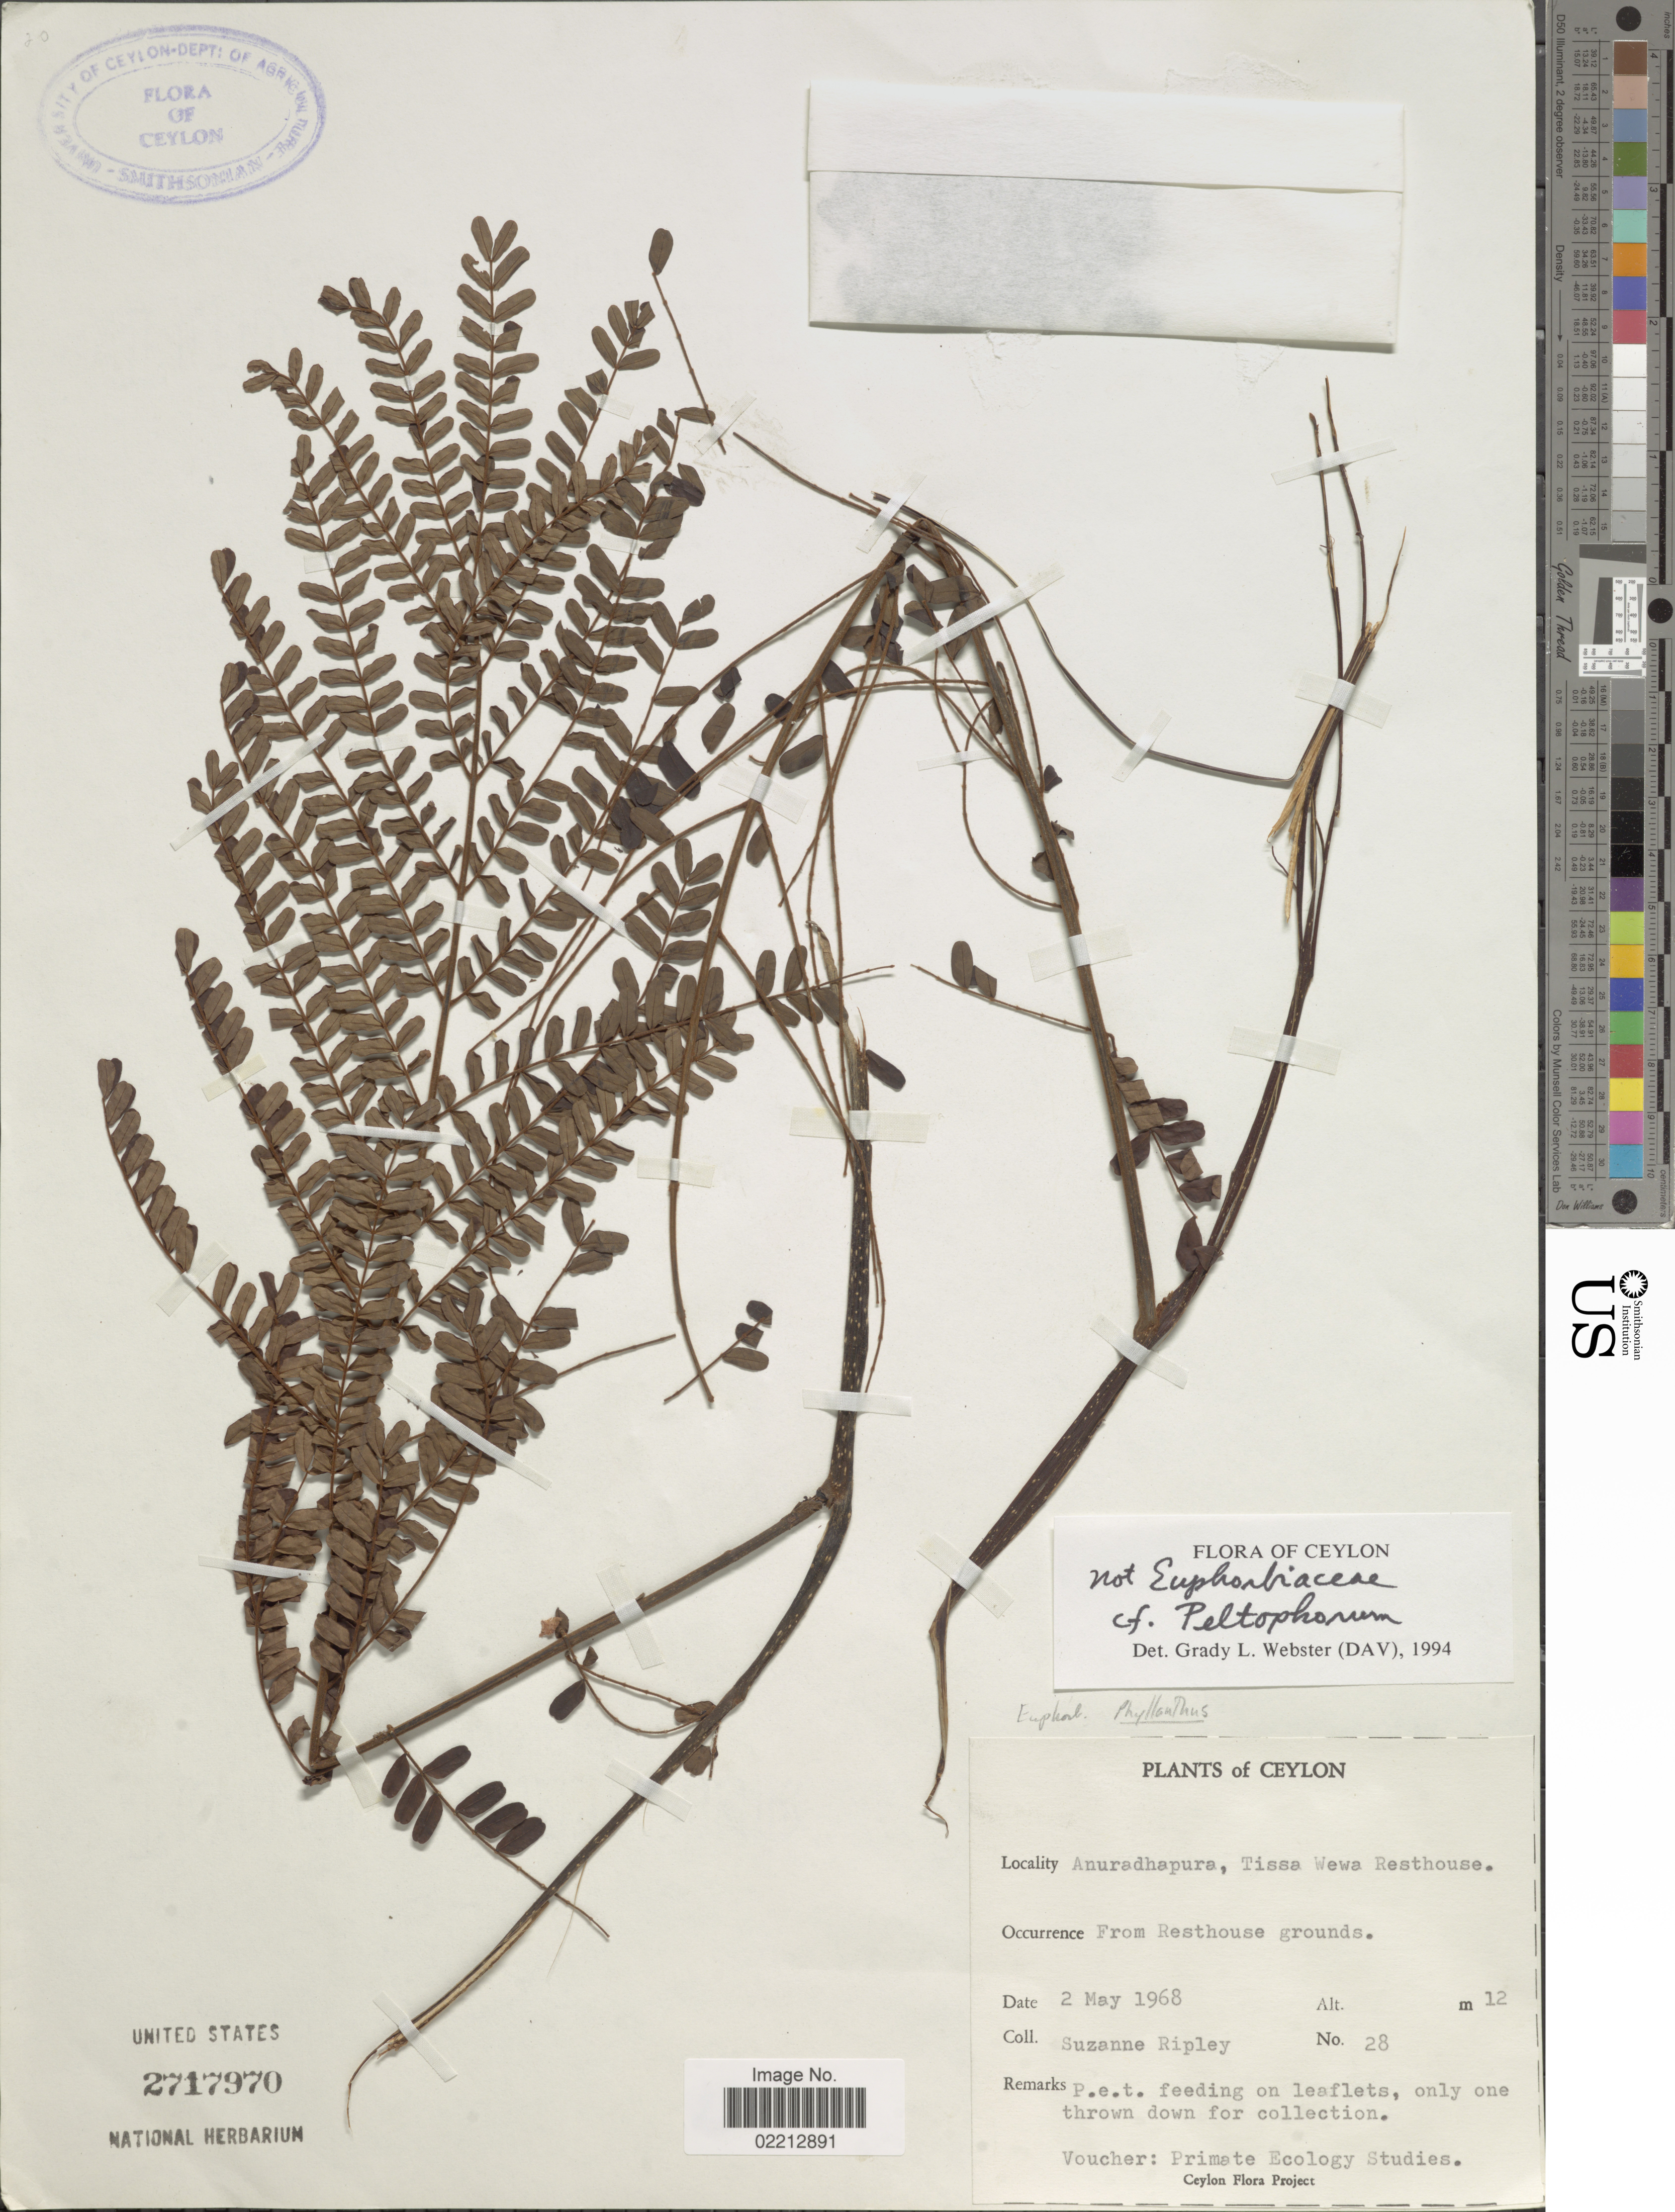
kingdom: Plantae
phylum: Tracheophyta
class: Magnoliopsida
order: Fabales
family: Fabaceae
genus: Peltophorum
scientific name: Peltophorum sp.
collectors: S. Ripley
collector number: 28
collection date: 1968-05-02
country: Sri Lanka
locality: Anuradhapura, Tissa Wewa Resthouse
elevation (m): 12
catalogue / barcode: US 2717970